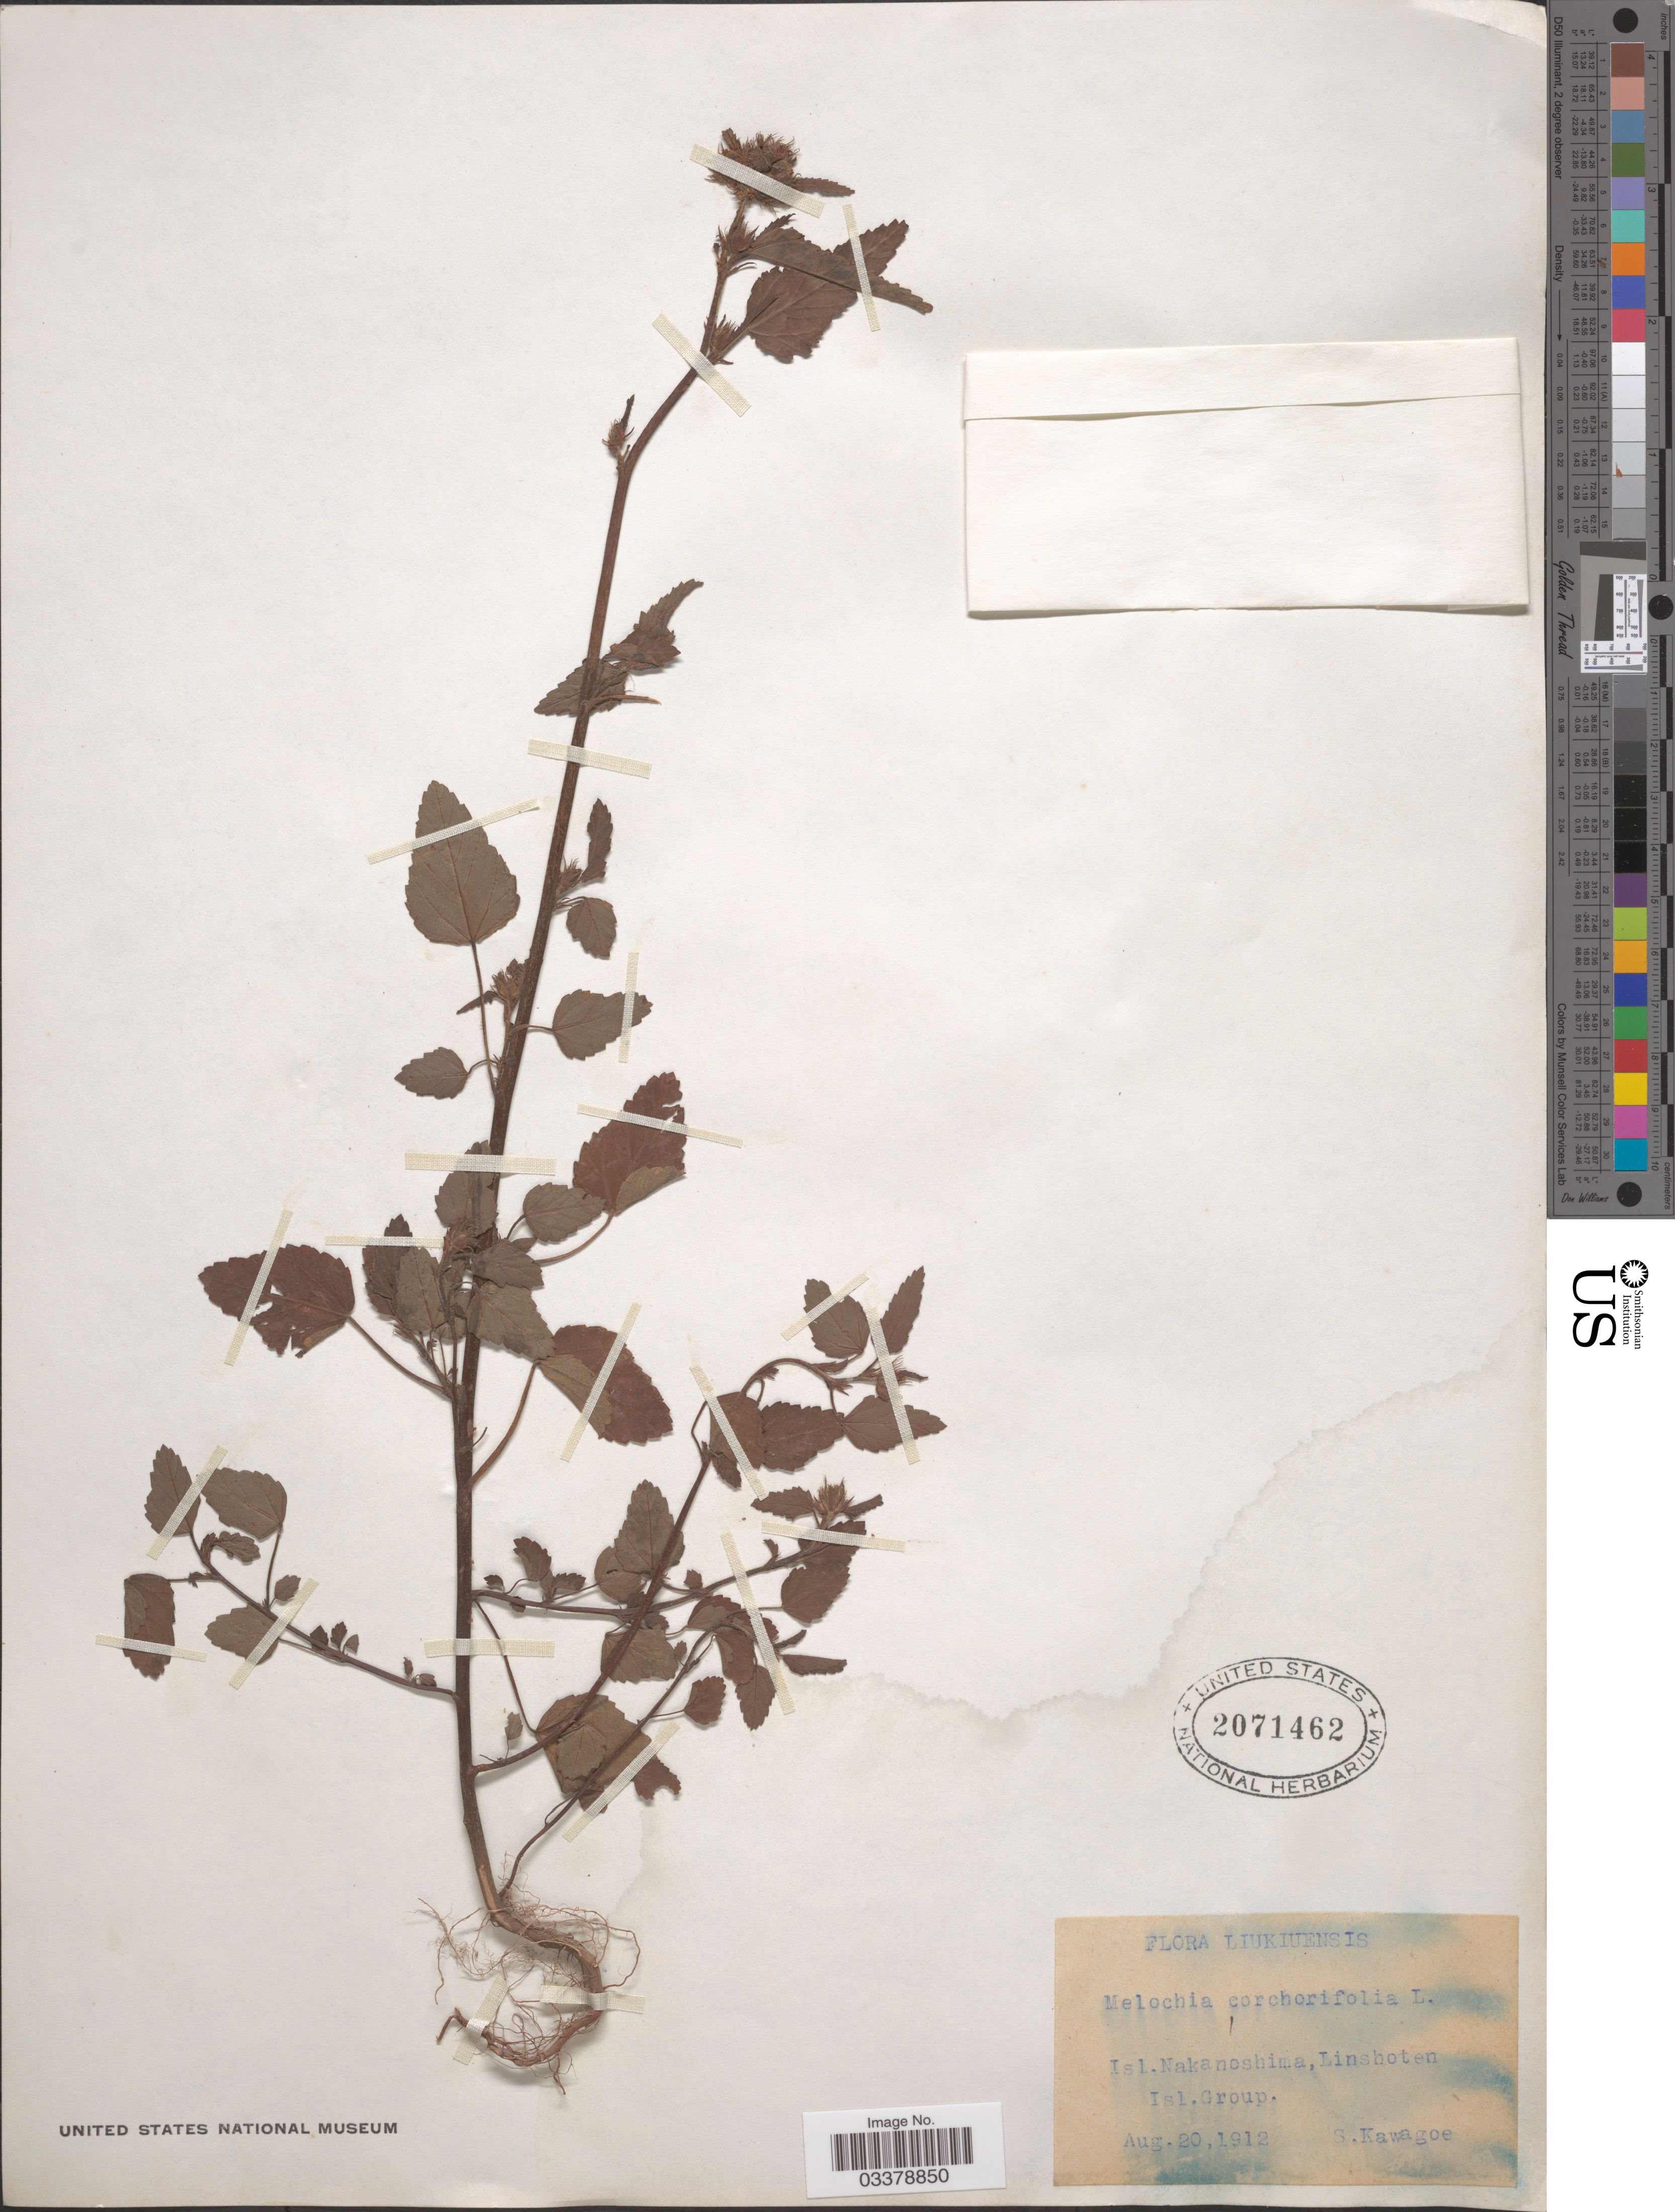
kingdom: Plantae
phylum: Tracheophyta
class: Magnoliopsida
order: Malvales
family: Malvaceae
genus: Melochia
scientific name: Melochia corchorifolia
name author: L.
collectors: S. Kawagoe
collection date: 1912-08-20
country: Japan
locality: Isl. Nakanoshima, Linshoten Isl. Group.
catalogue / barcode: US 2071462